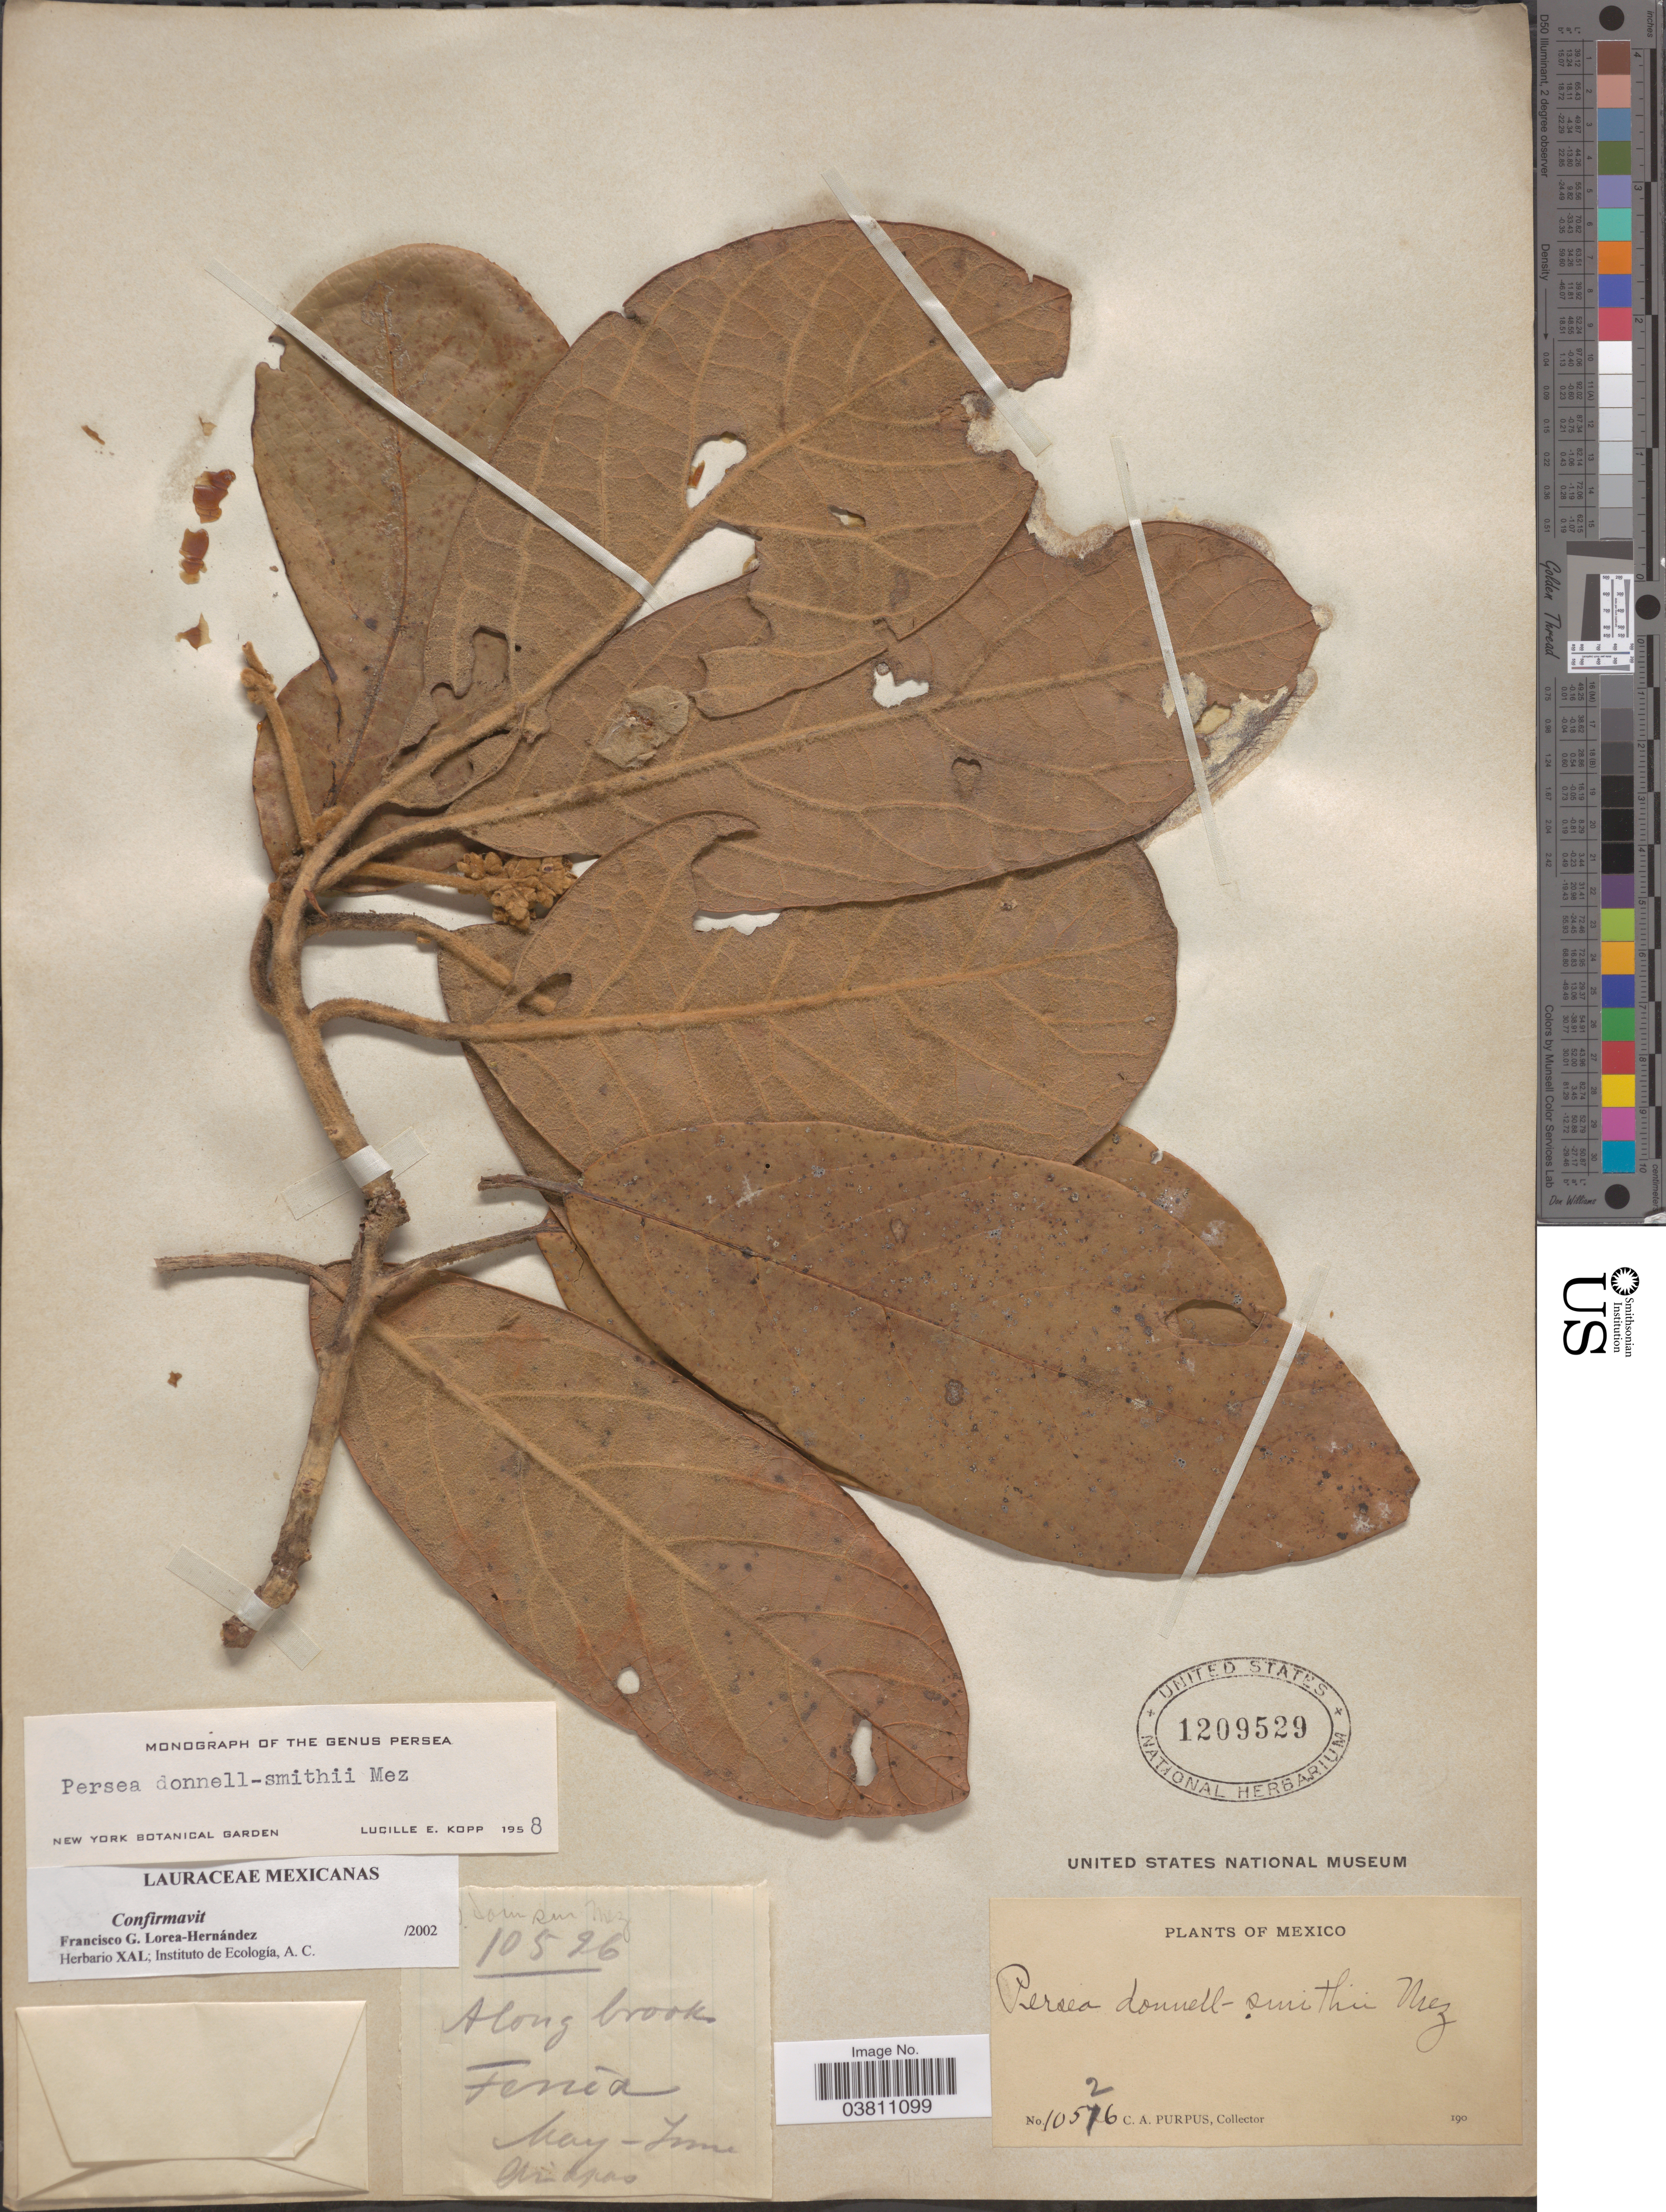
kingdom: Plantae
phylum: Tracheophyta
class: Magnoliopsida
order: Laurales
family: Lauraceae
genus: Persea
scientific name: Persea donnell-smithii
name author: Mez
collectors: C. A. Purpus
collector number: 10526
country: Mexico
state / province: Chiapas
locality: Fenia.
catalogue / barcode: US 1209529